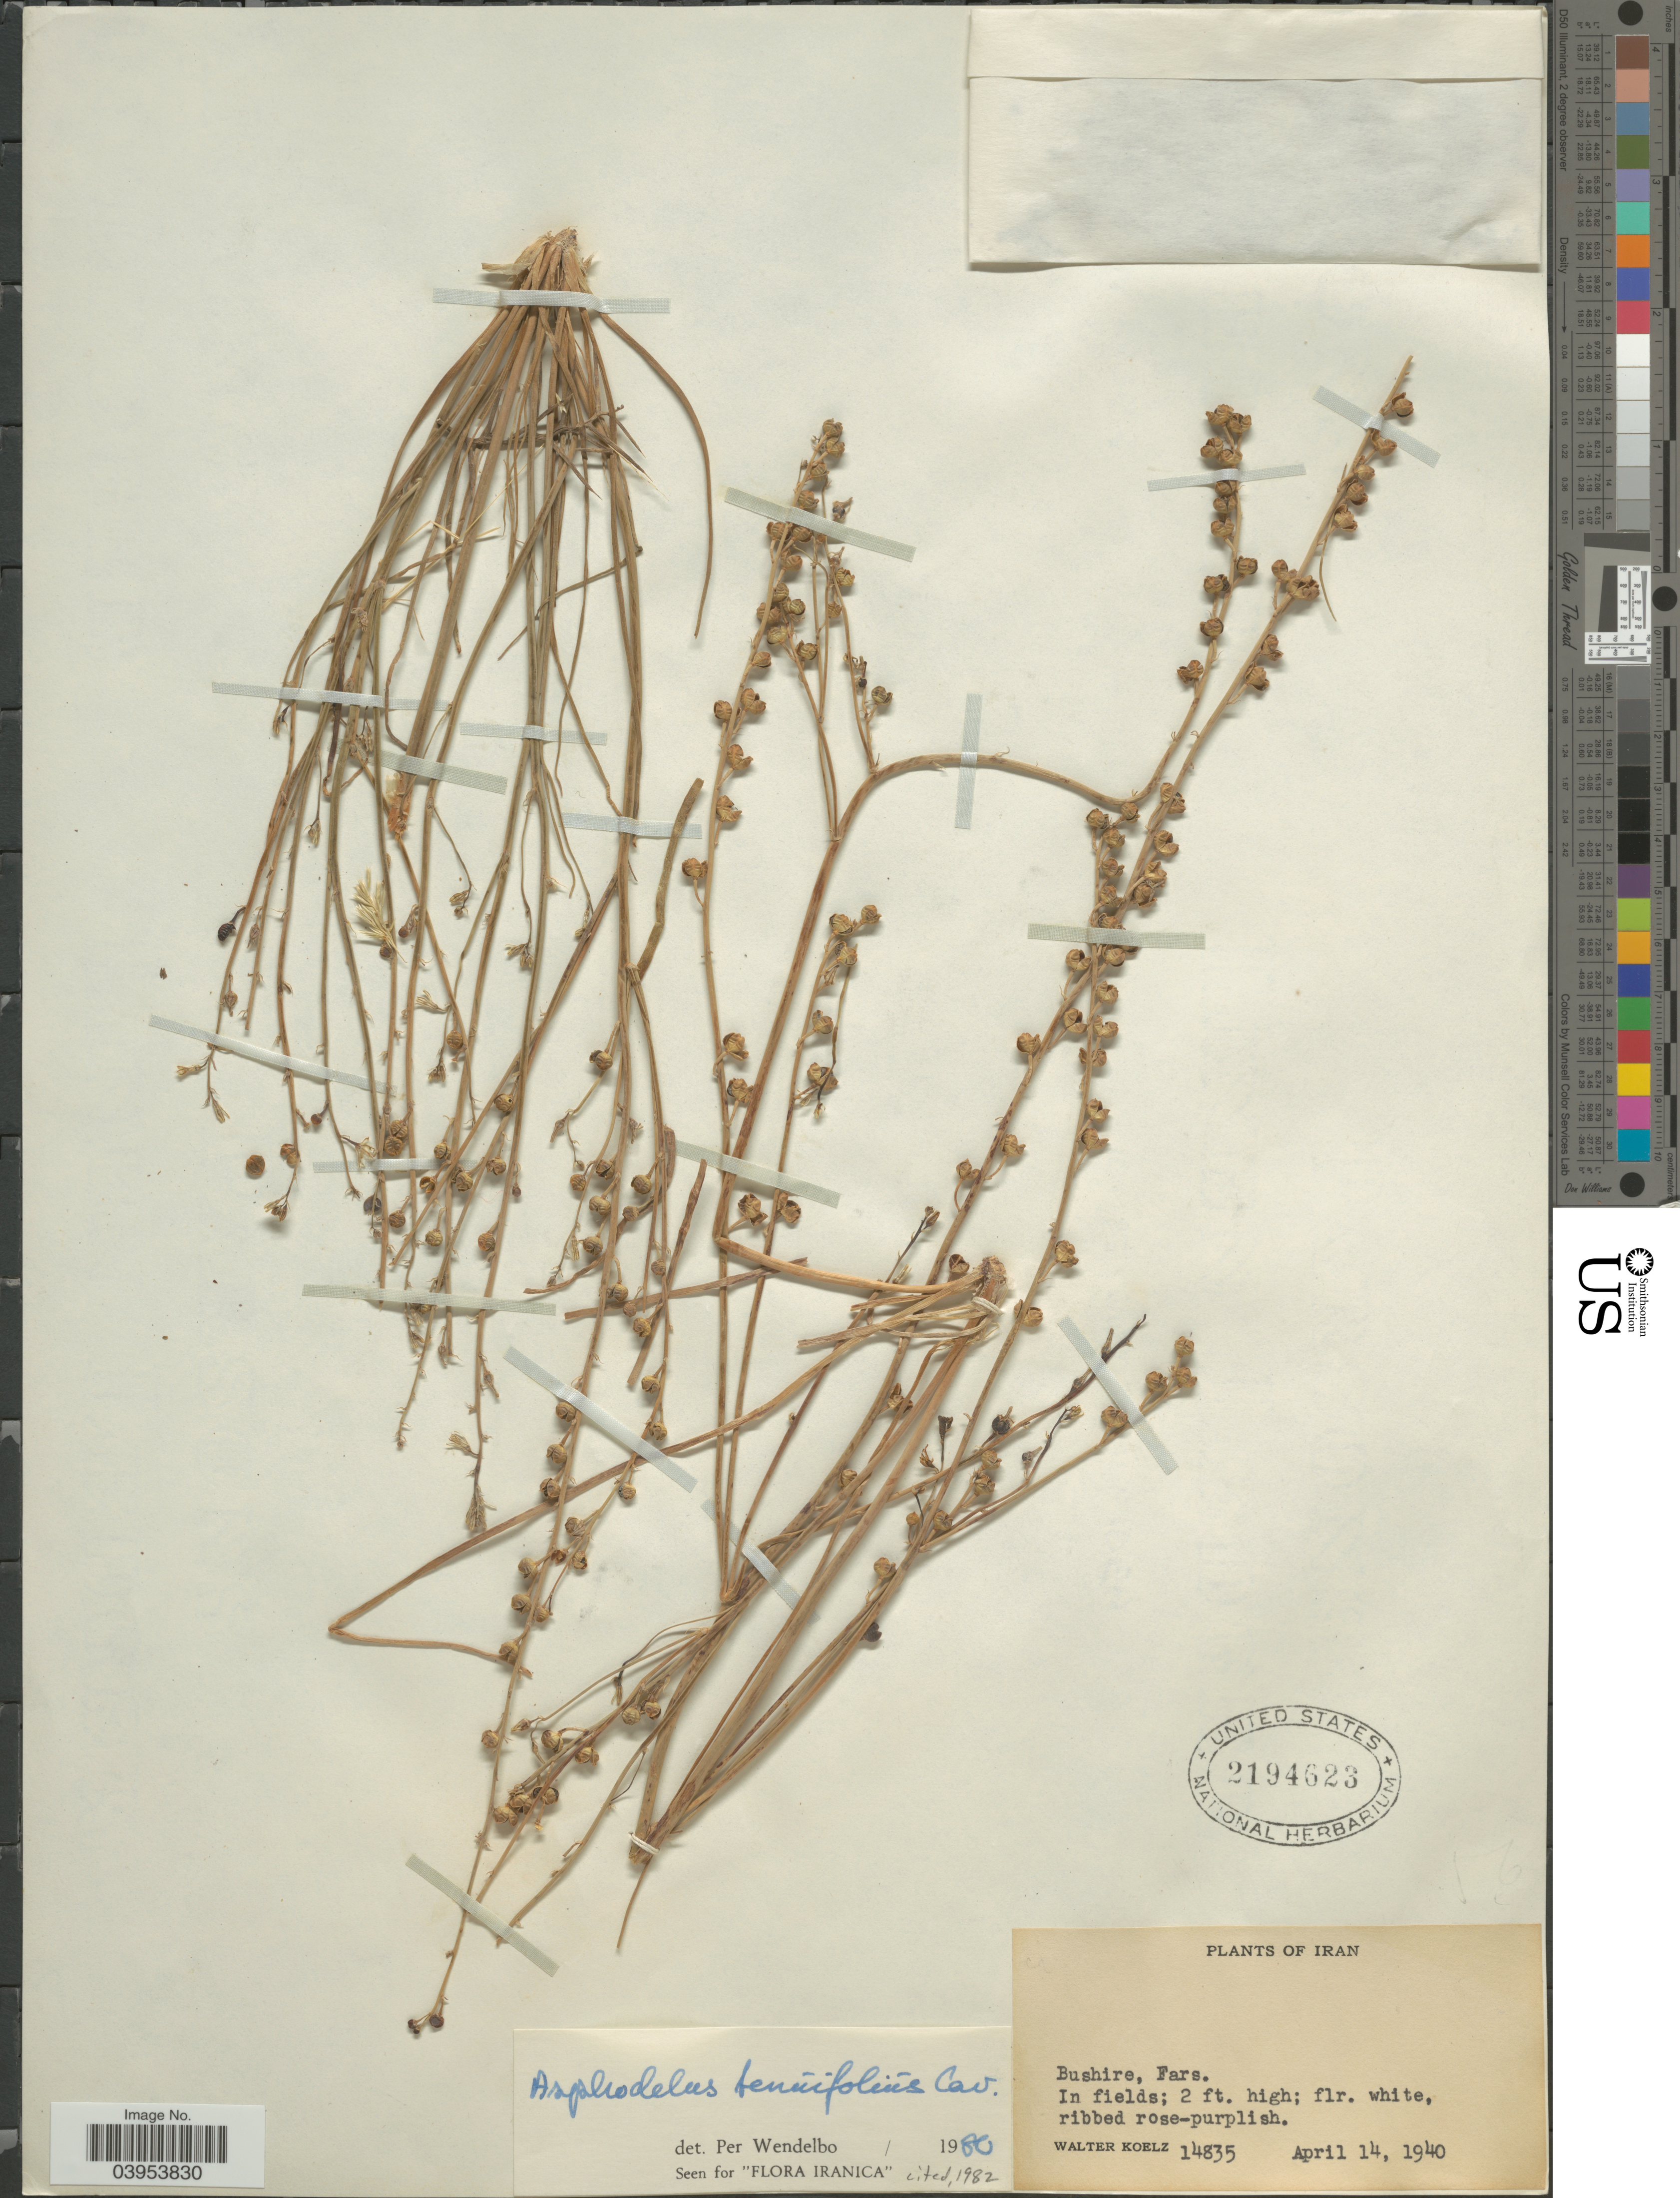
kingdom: Plantae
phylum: Tracheophyta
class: Liliopsida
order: Asparagales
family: Asphodelaceae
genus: Asphodelus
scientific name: Asphodelus tenuifolius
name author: Cav.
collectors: W. N. Koelz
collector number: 14835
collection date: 1940-04-14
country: Iran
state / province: Fars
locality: Bushire.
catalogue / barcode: US 2194623